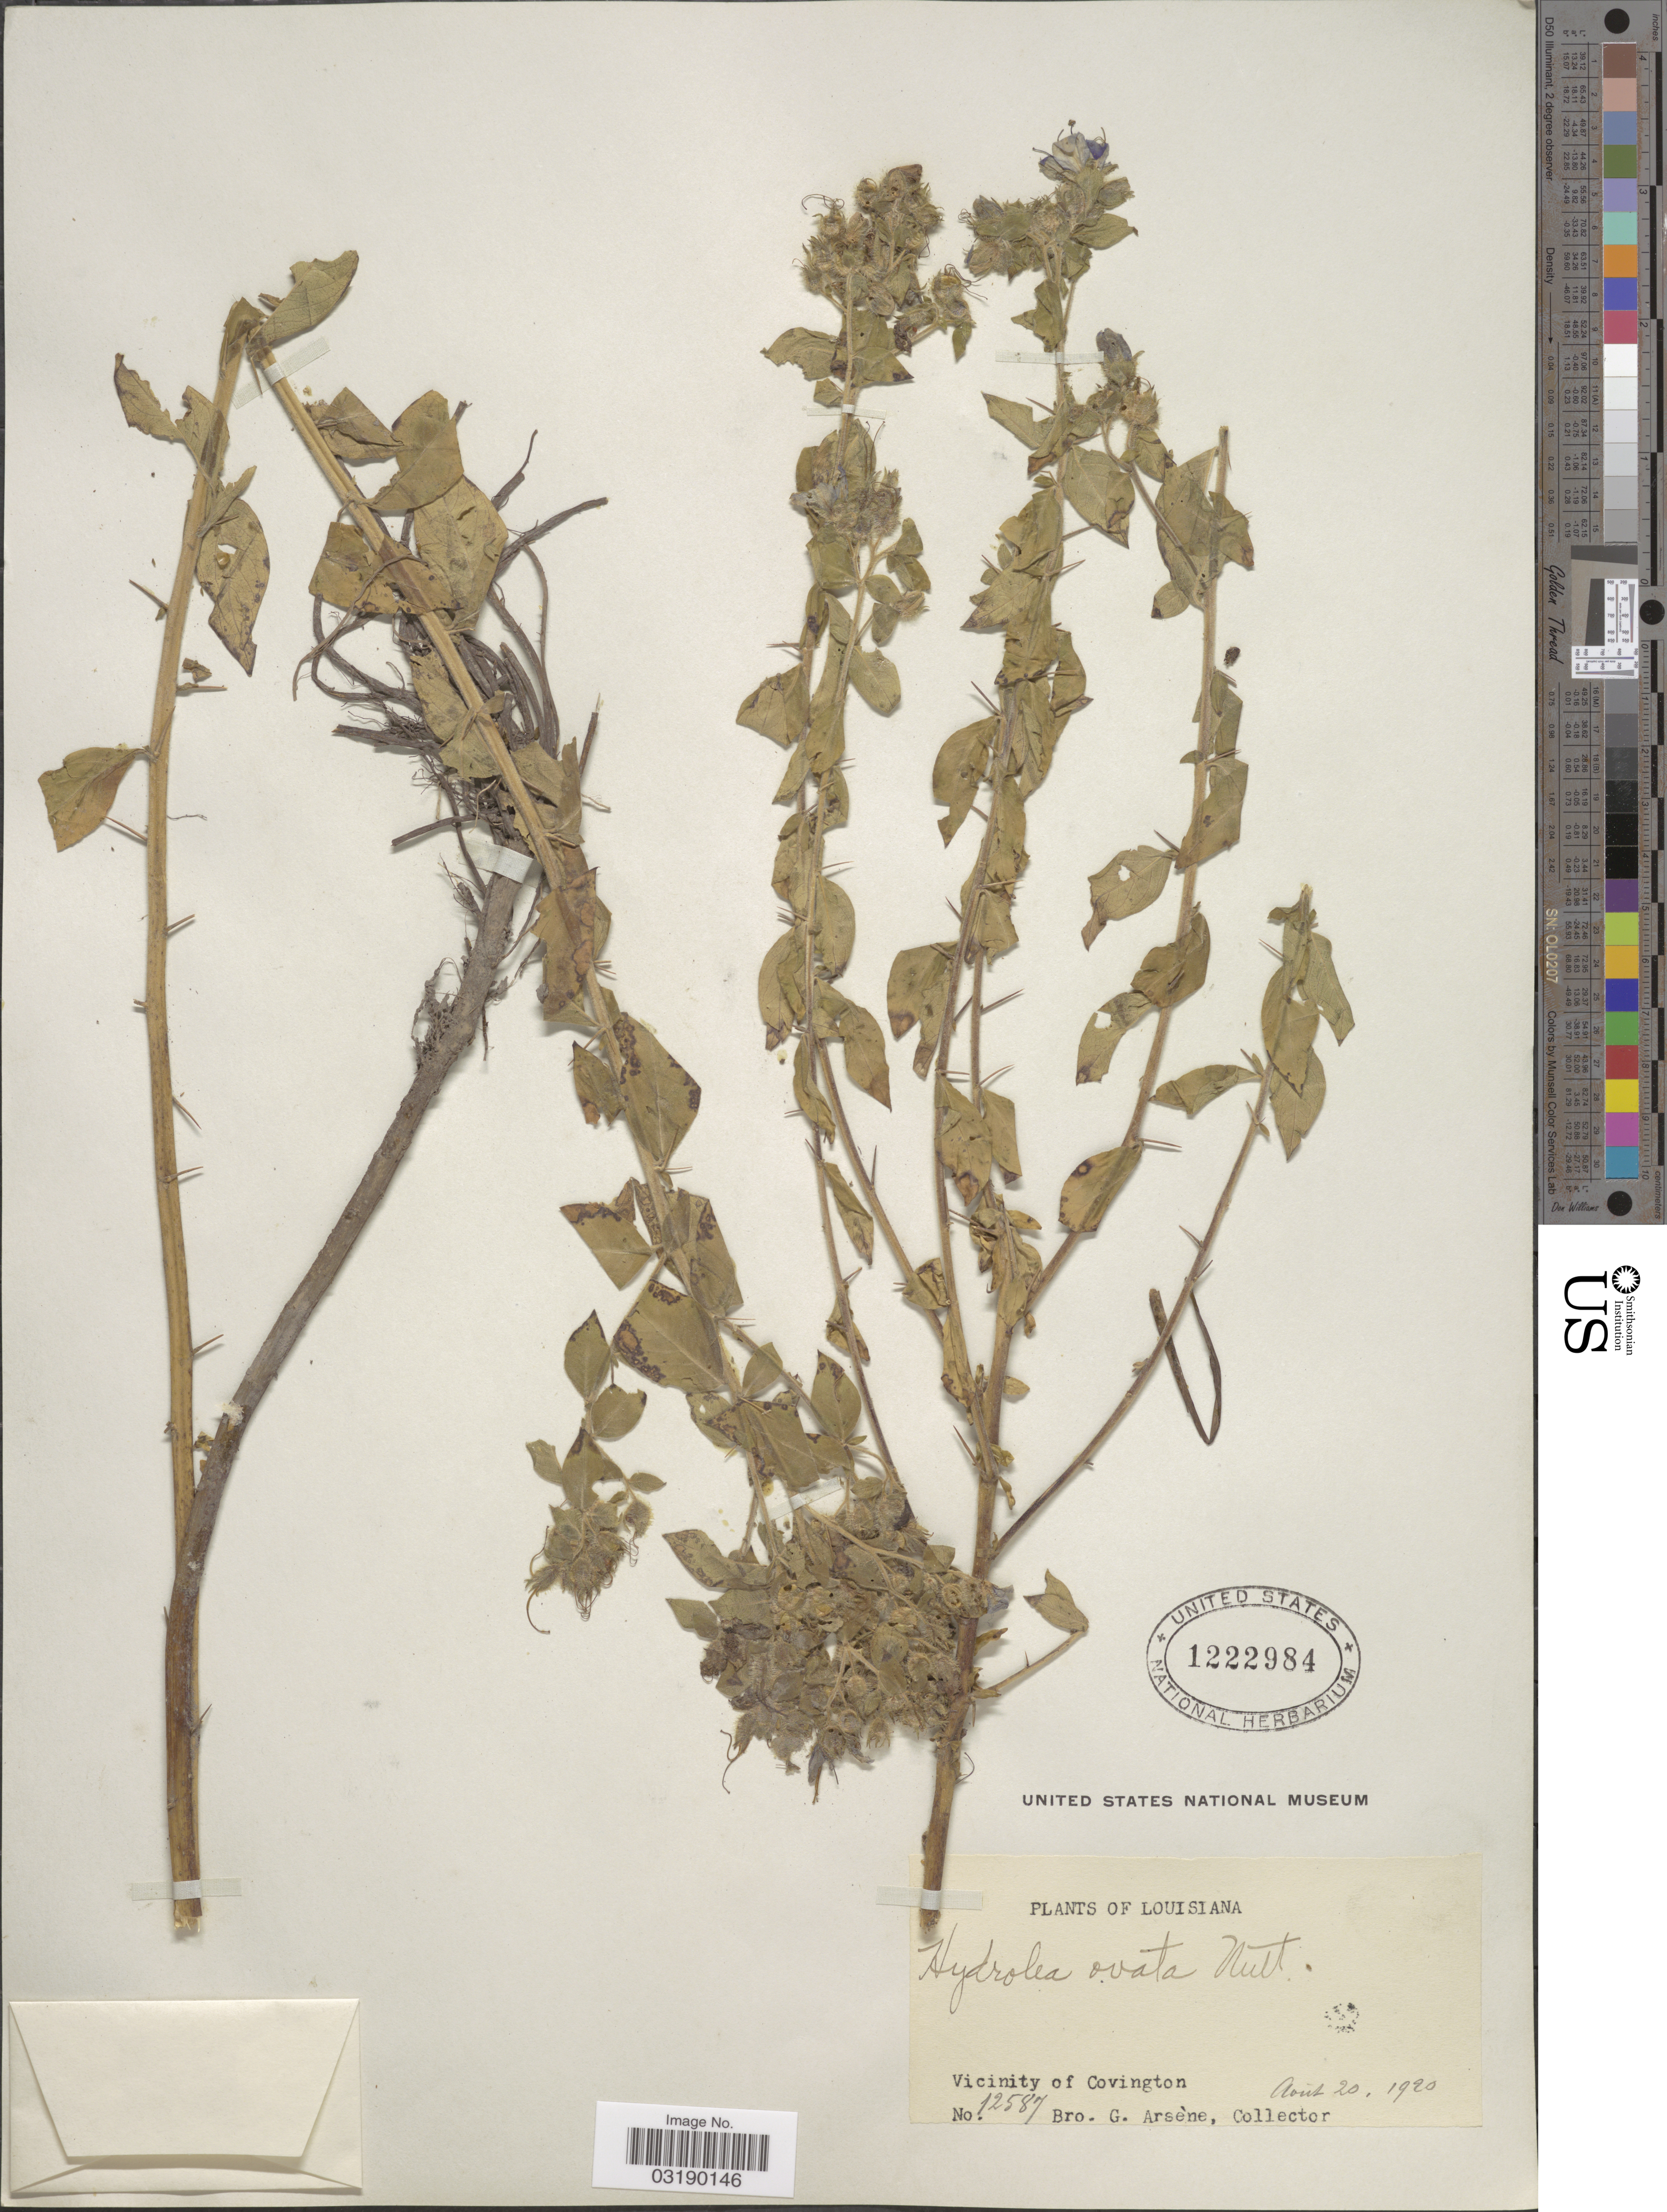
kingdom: Plantae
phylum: Tracheophyta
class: Magnoliopsida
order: Solanales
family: Hydroleaceae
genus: Hydrolea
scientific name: Hydrolea ovata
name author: Nutt. ex Choisy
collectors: Bro. G. Arsène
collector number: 12587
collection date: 1920-08-20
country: United States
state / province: Louisiana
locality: Vicinity of Covington.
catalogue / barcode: US 1222984